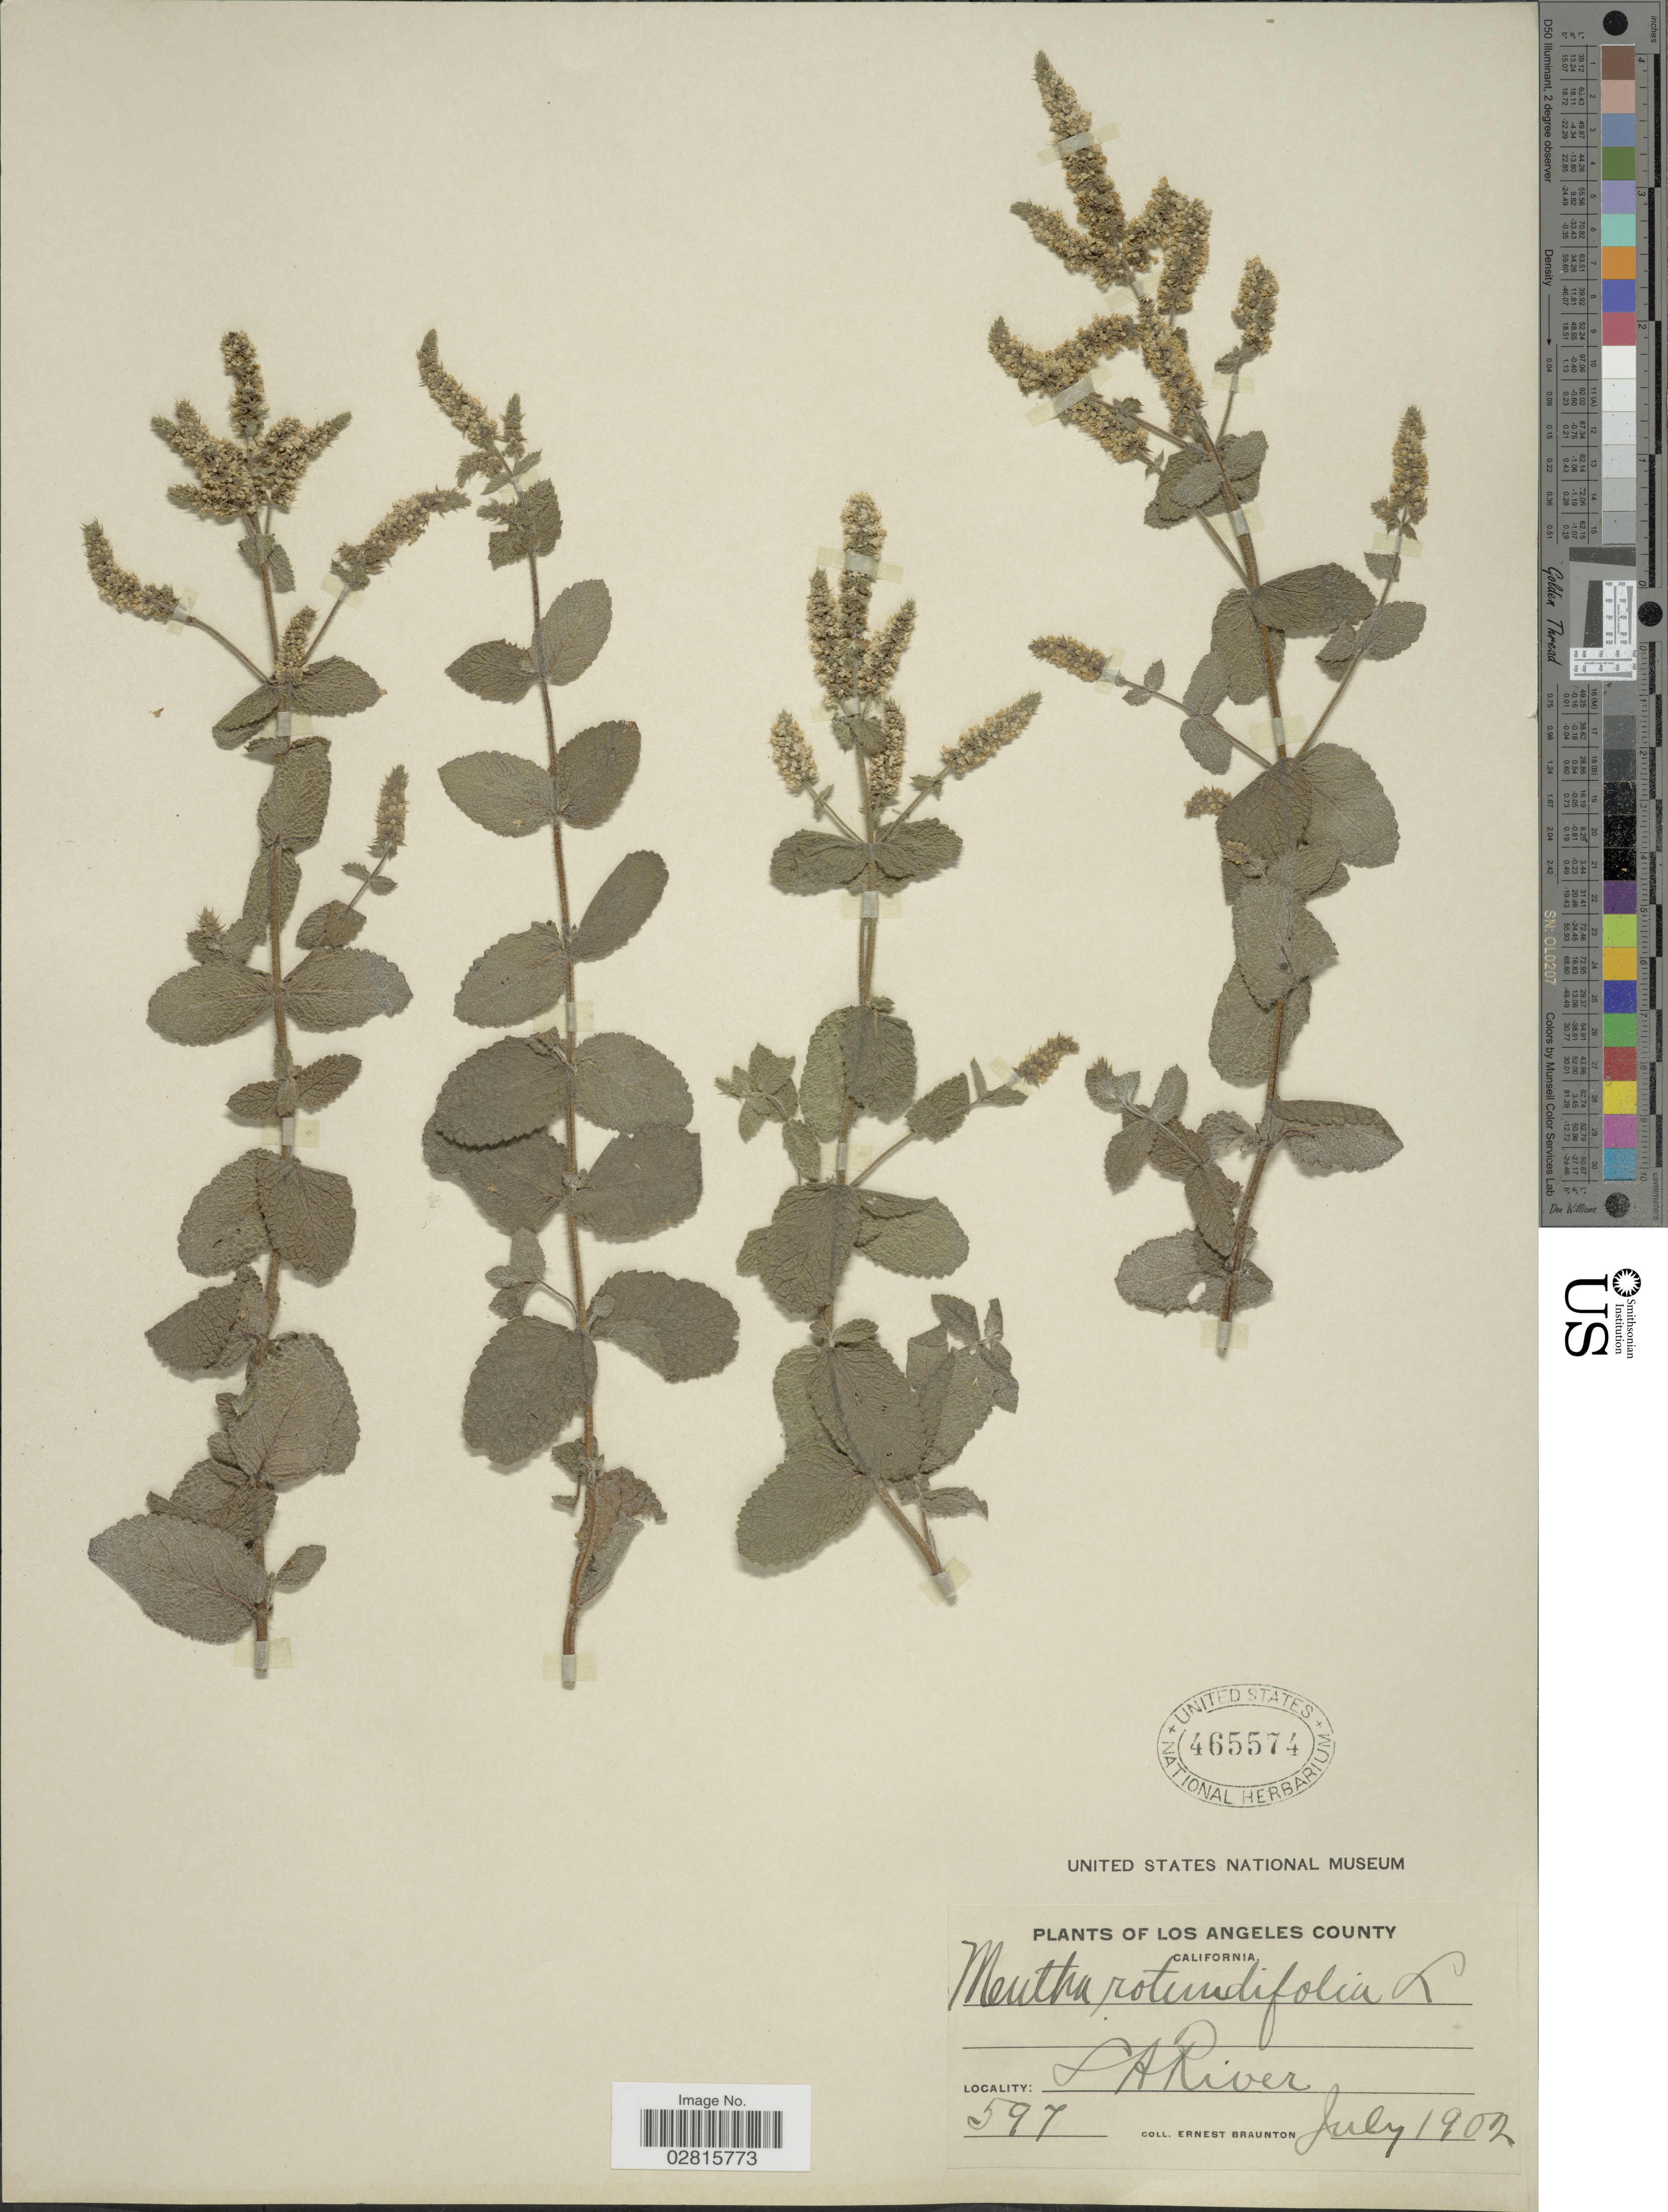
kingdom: Plantae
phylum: Tracheophyta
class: Magnoliopsida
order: Lamiales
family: Lamiaceae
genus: Mentha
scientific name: Mentha rotundifolia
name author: (L.) Huds.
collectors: E. Braunton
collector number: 597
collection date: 1902-07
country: United States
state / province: California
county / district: Los Angeles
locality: Los Angeles County, LA River.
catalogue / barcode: US 465574